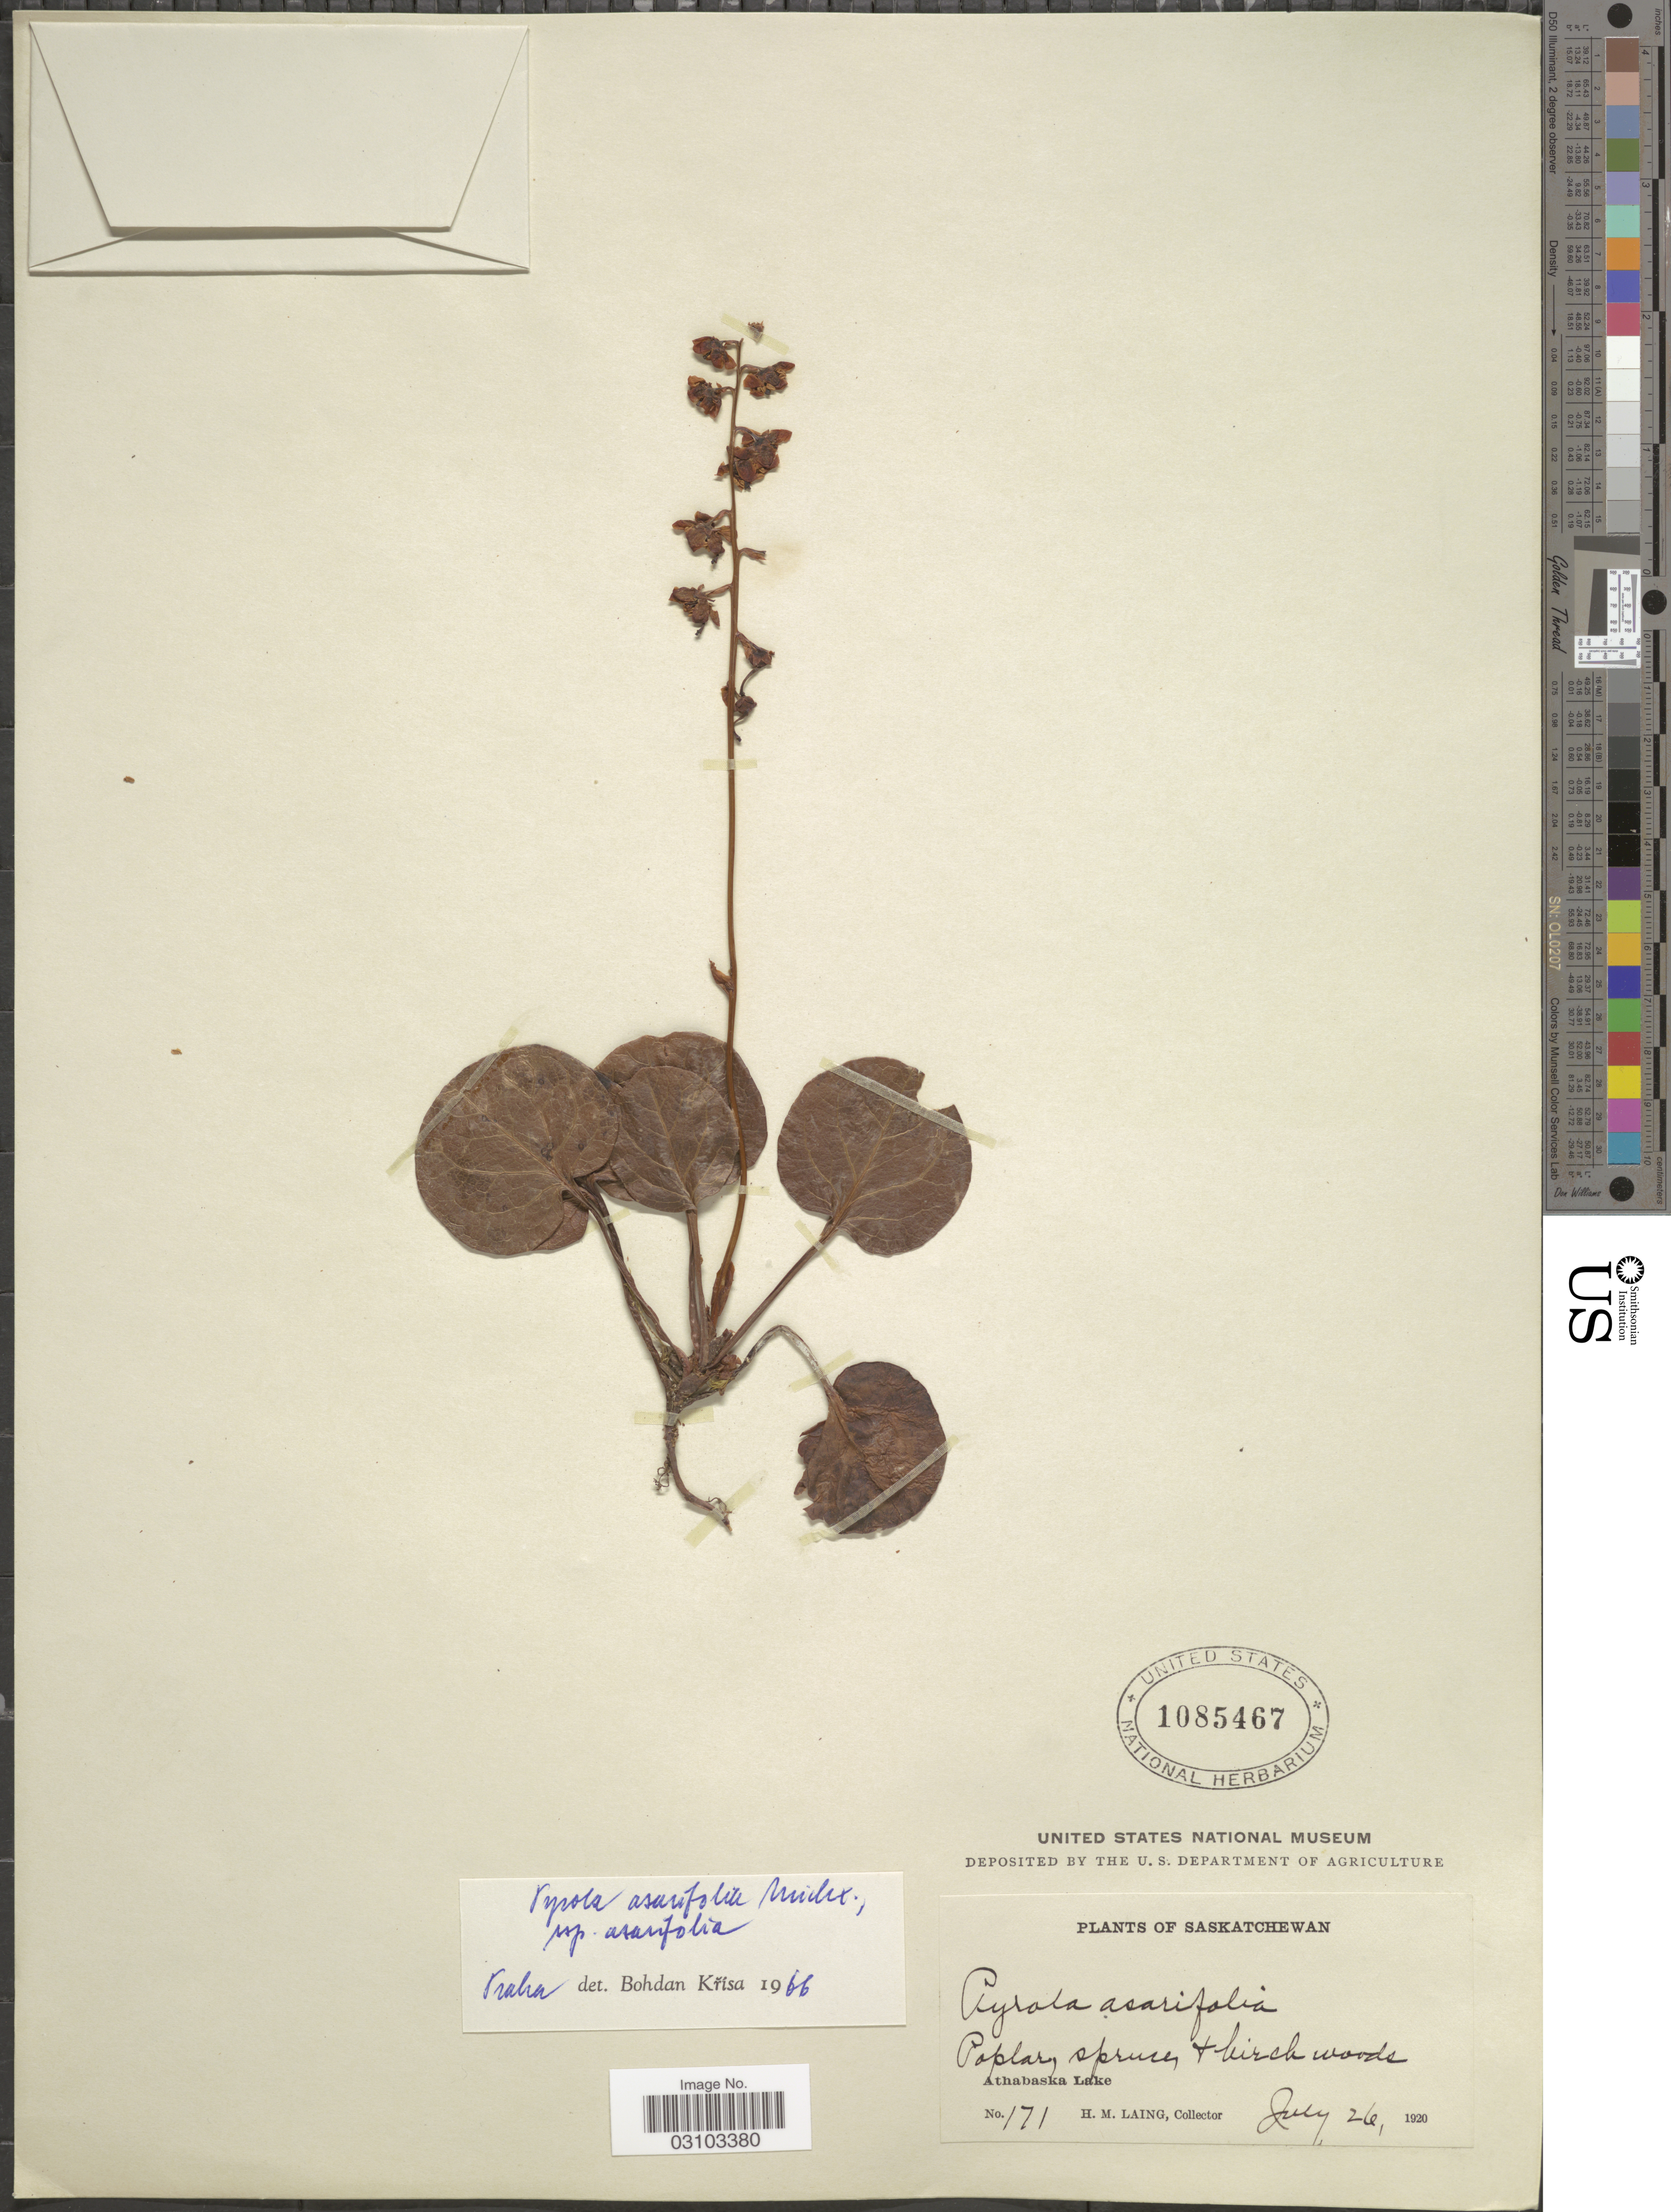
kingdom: Plantae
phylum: Tracheophyta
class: Magnoliopsida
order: Ericales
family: Ericaceae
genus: Pyrola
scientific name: Pyrola asarifolia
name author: Michx.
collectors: H. Laing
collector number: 171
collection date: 1920-07-26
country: Canada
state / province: Saskatchewan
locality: Athabaska Lake.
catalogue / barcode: US 1085467